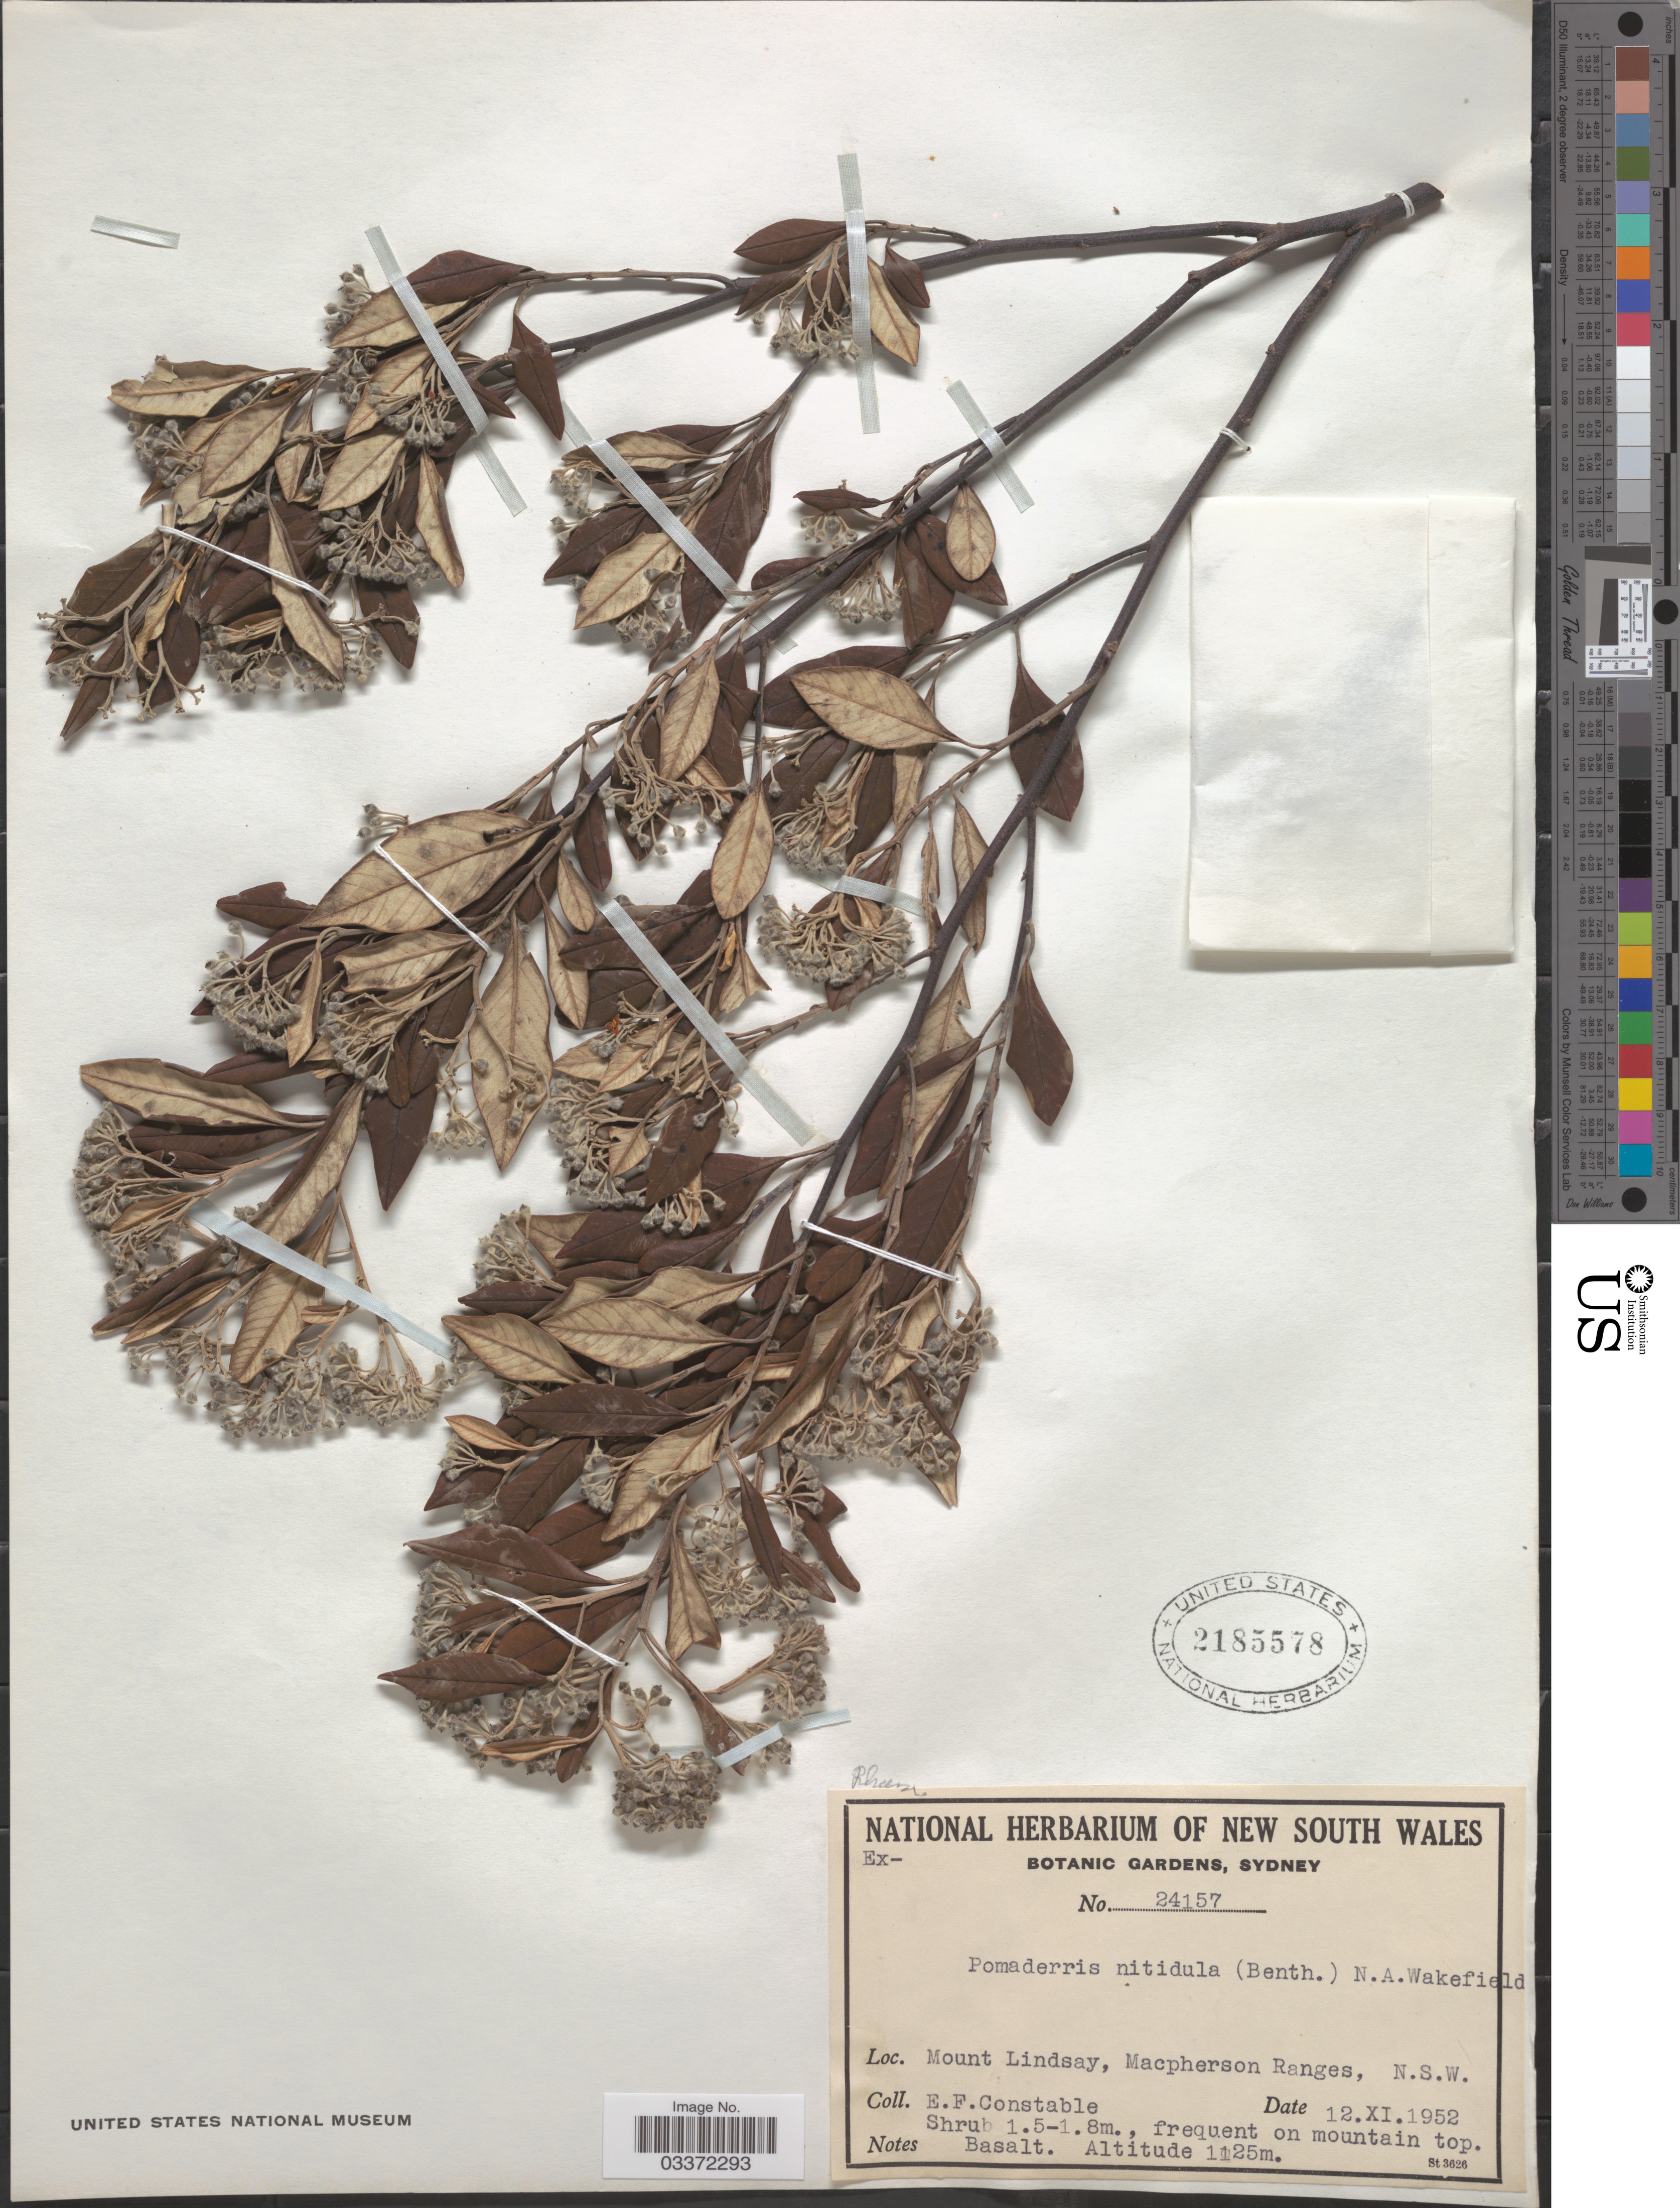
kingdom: Plantae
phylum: Tracheophyta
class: Magnoliopsida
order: Rosales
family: Rhamnaceae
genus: Pomaderris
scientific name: Pomaderris nitidula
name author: (Benth.) N.A. Wakef.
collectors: E. F. Constable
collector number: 24157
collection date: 1952-11-12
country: Australia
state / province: New South Wales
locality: Mount Lindsay, Macpherson Ranges.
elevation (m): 1125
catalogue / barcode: US 2185578